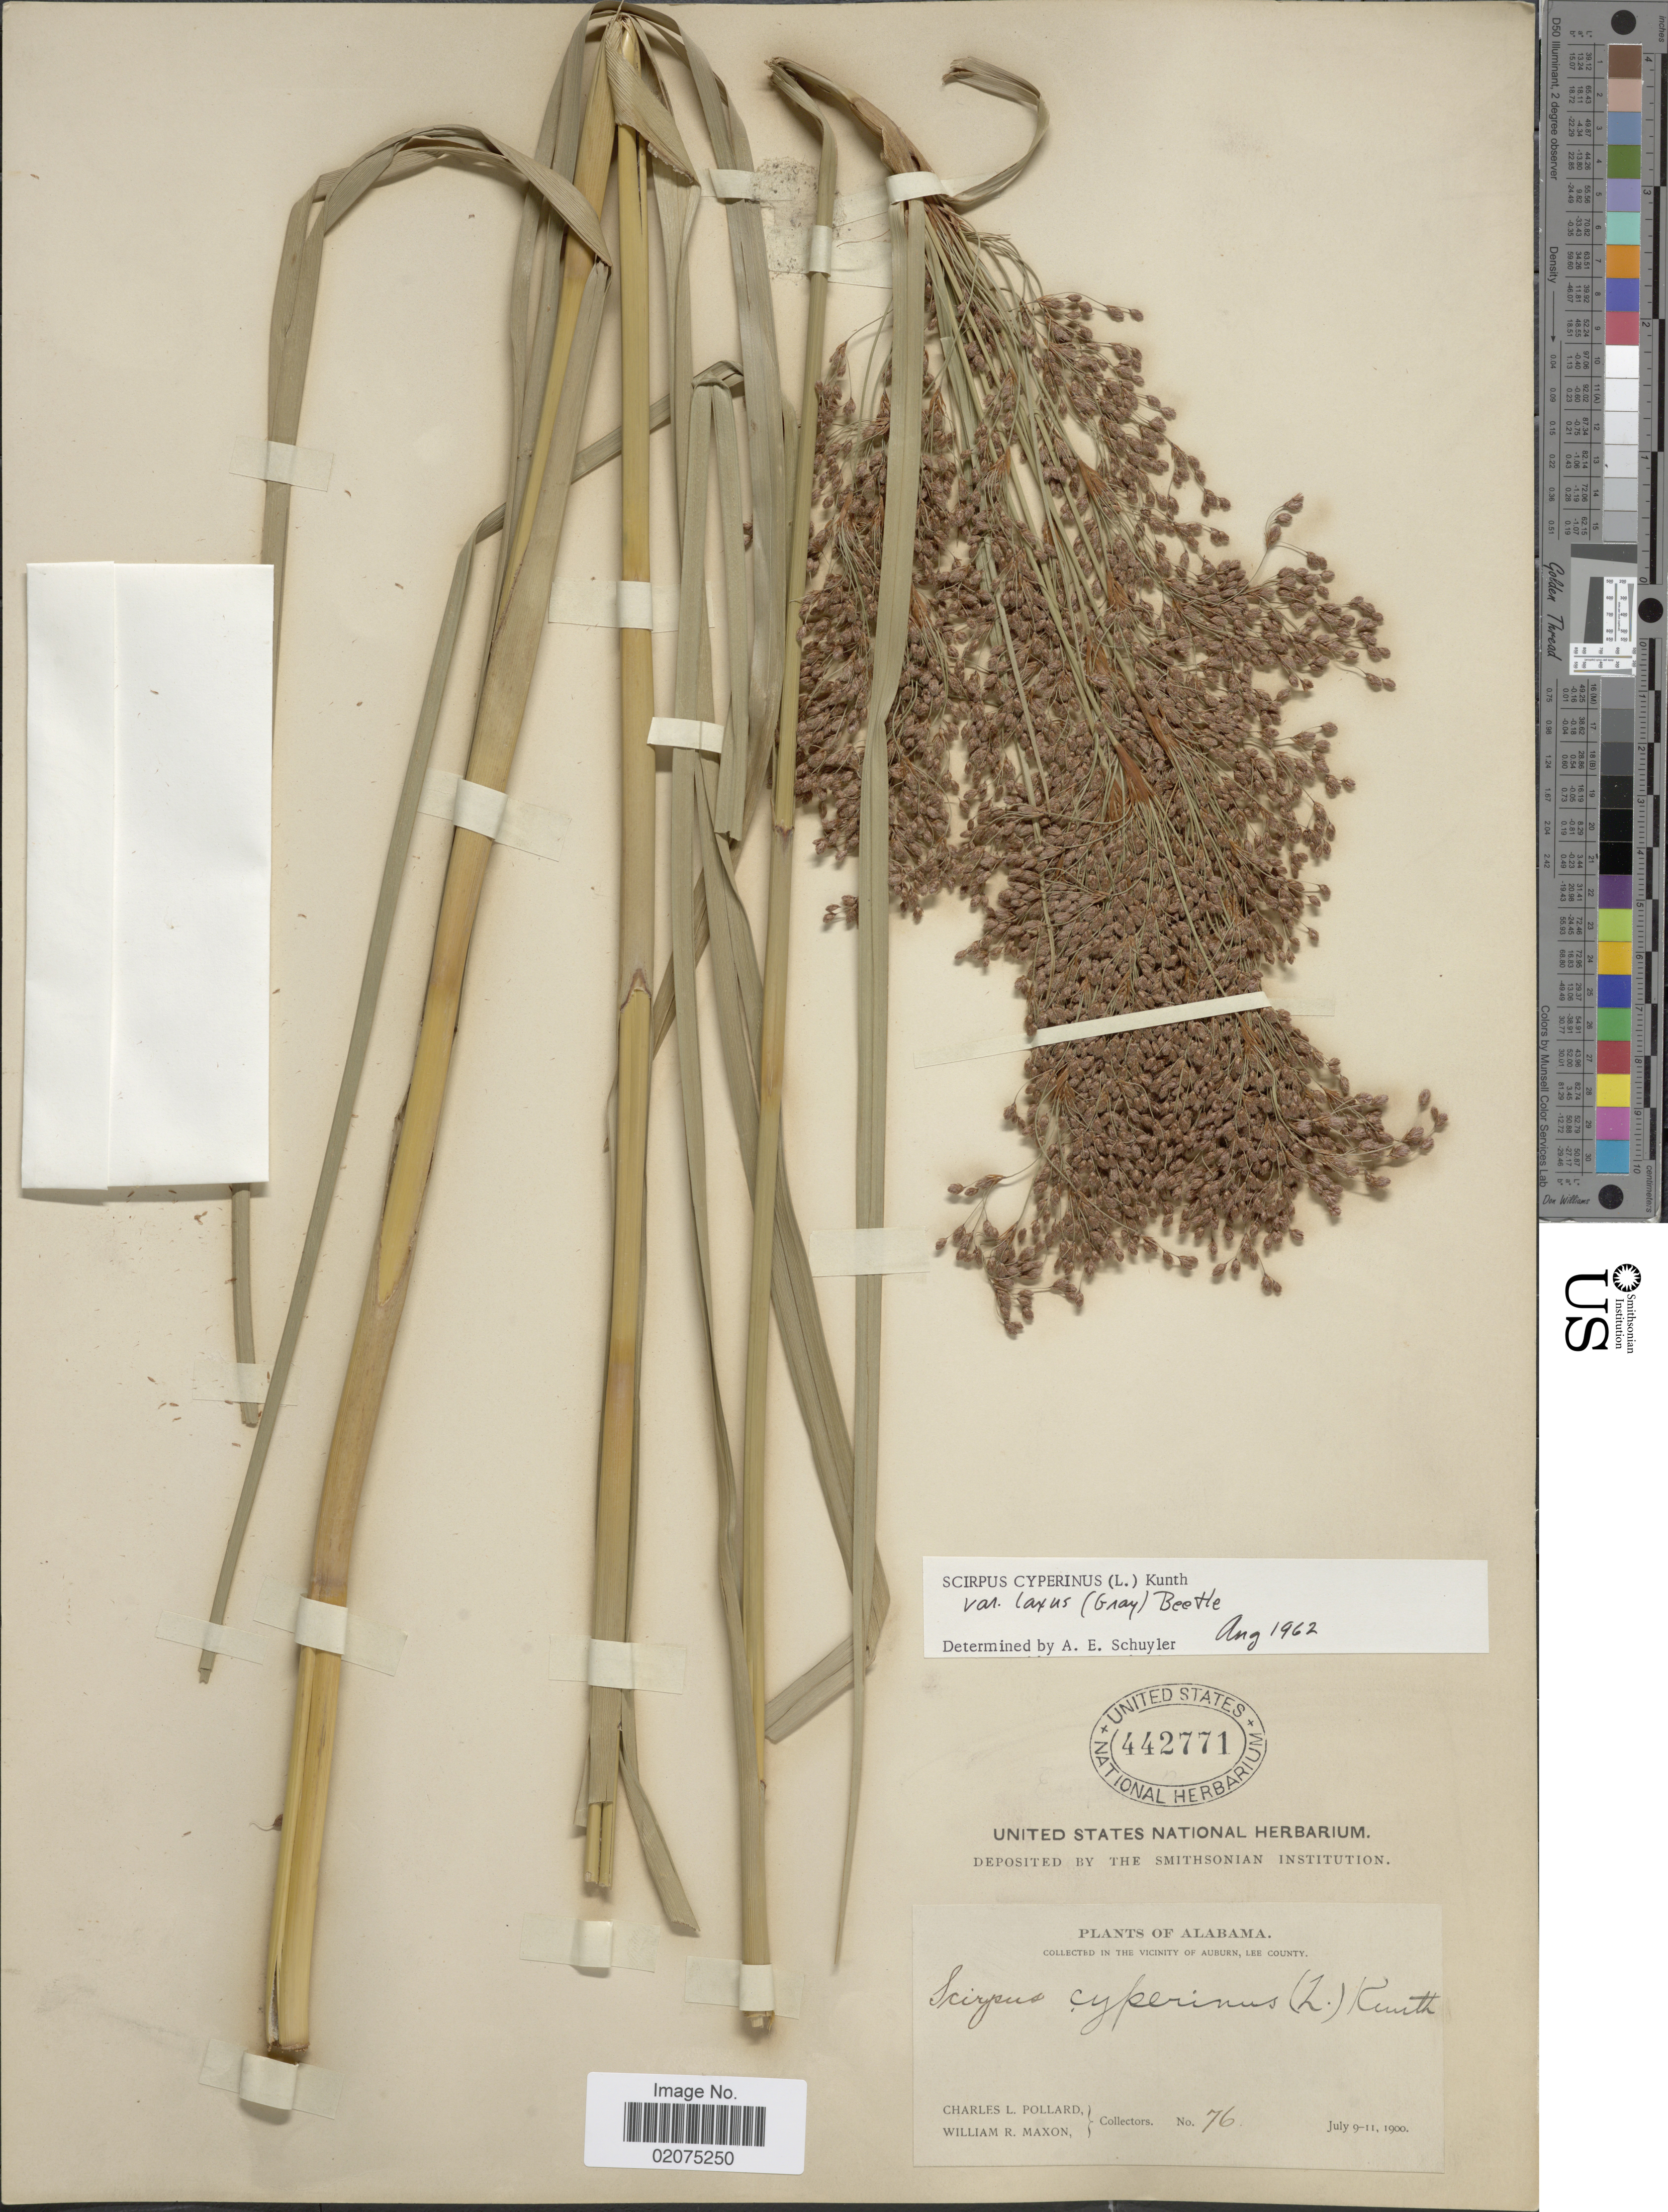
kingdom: Plantae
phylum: Tracheophyta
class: Liliopsida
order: Poales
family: Cyperaceae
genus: Scirpus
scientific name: Scirpus cyperinus var. laxus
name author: (A. Gray) Beetle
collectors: C. L. Pollard & W. R. Maxon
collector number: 76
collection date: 1900-07-09/1900-07-11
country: United States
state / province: Alabama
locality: Vicinity of Auburn, Lee County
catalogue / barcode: US 442771